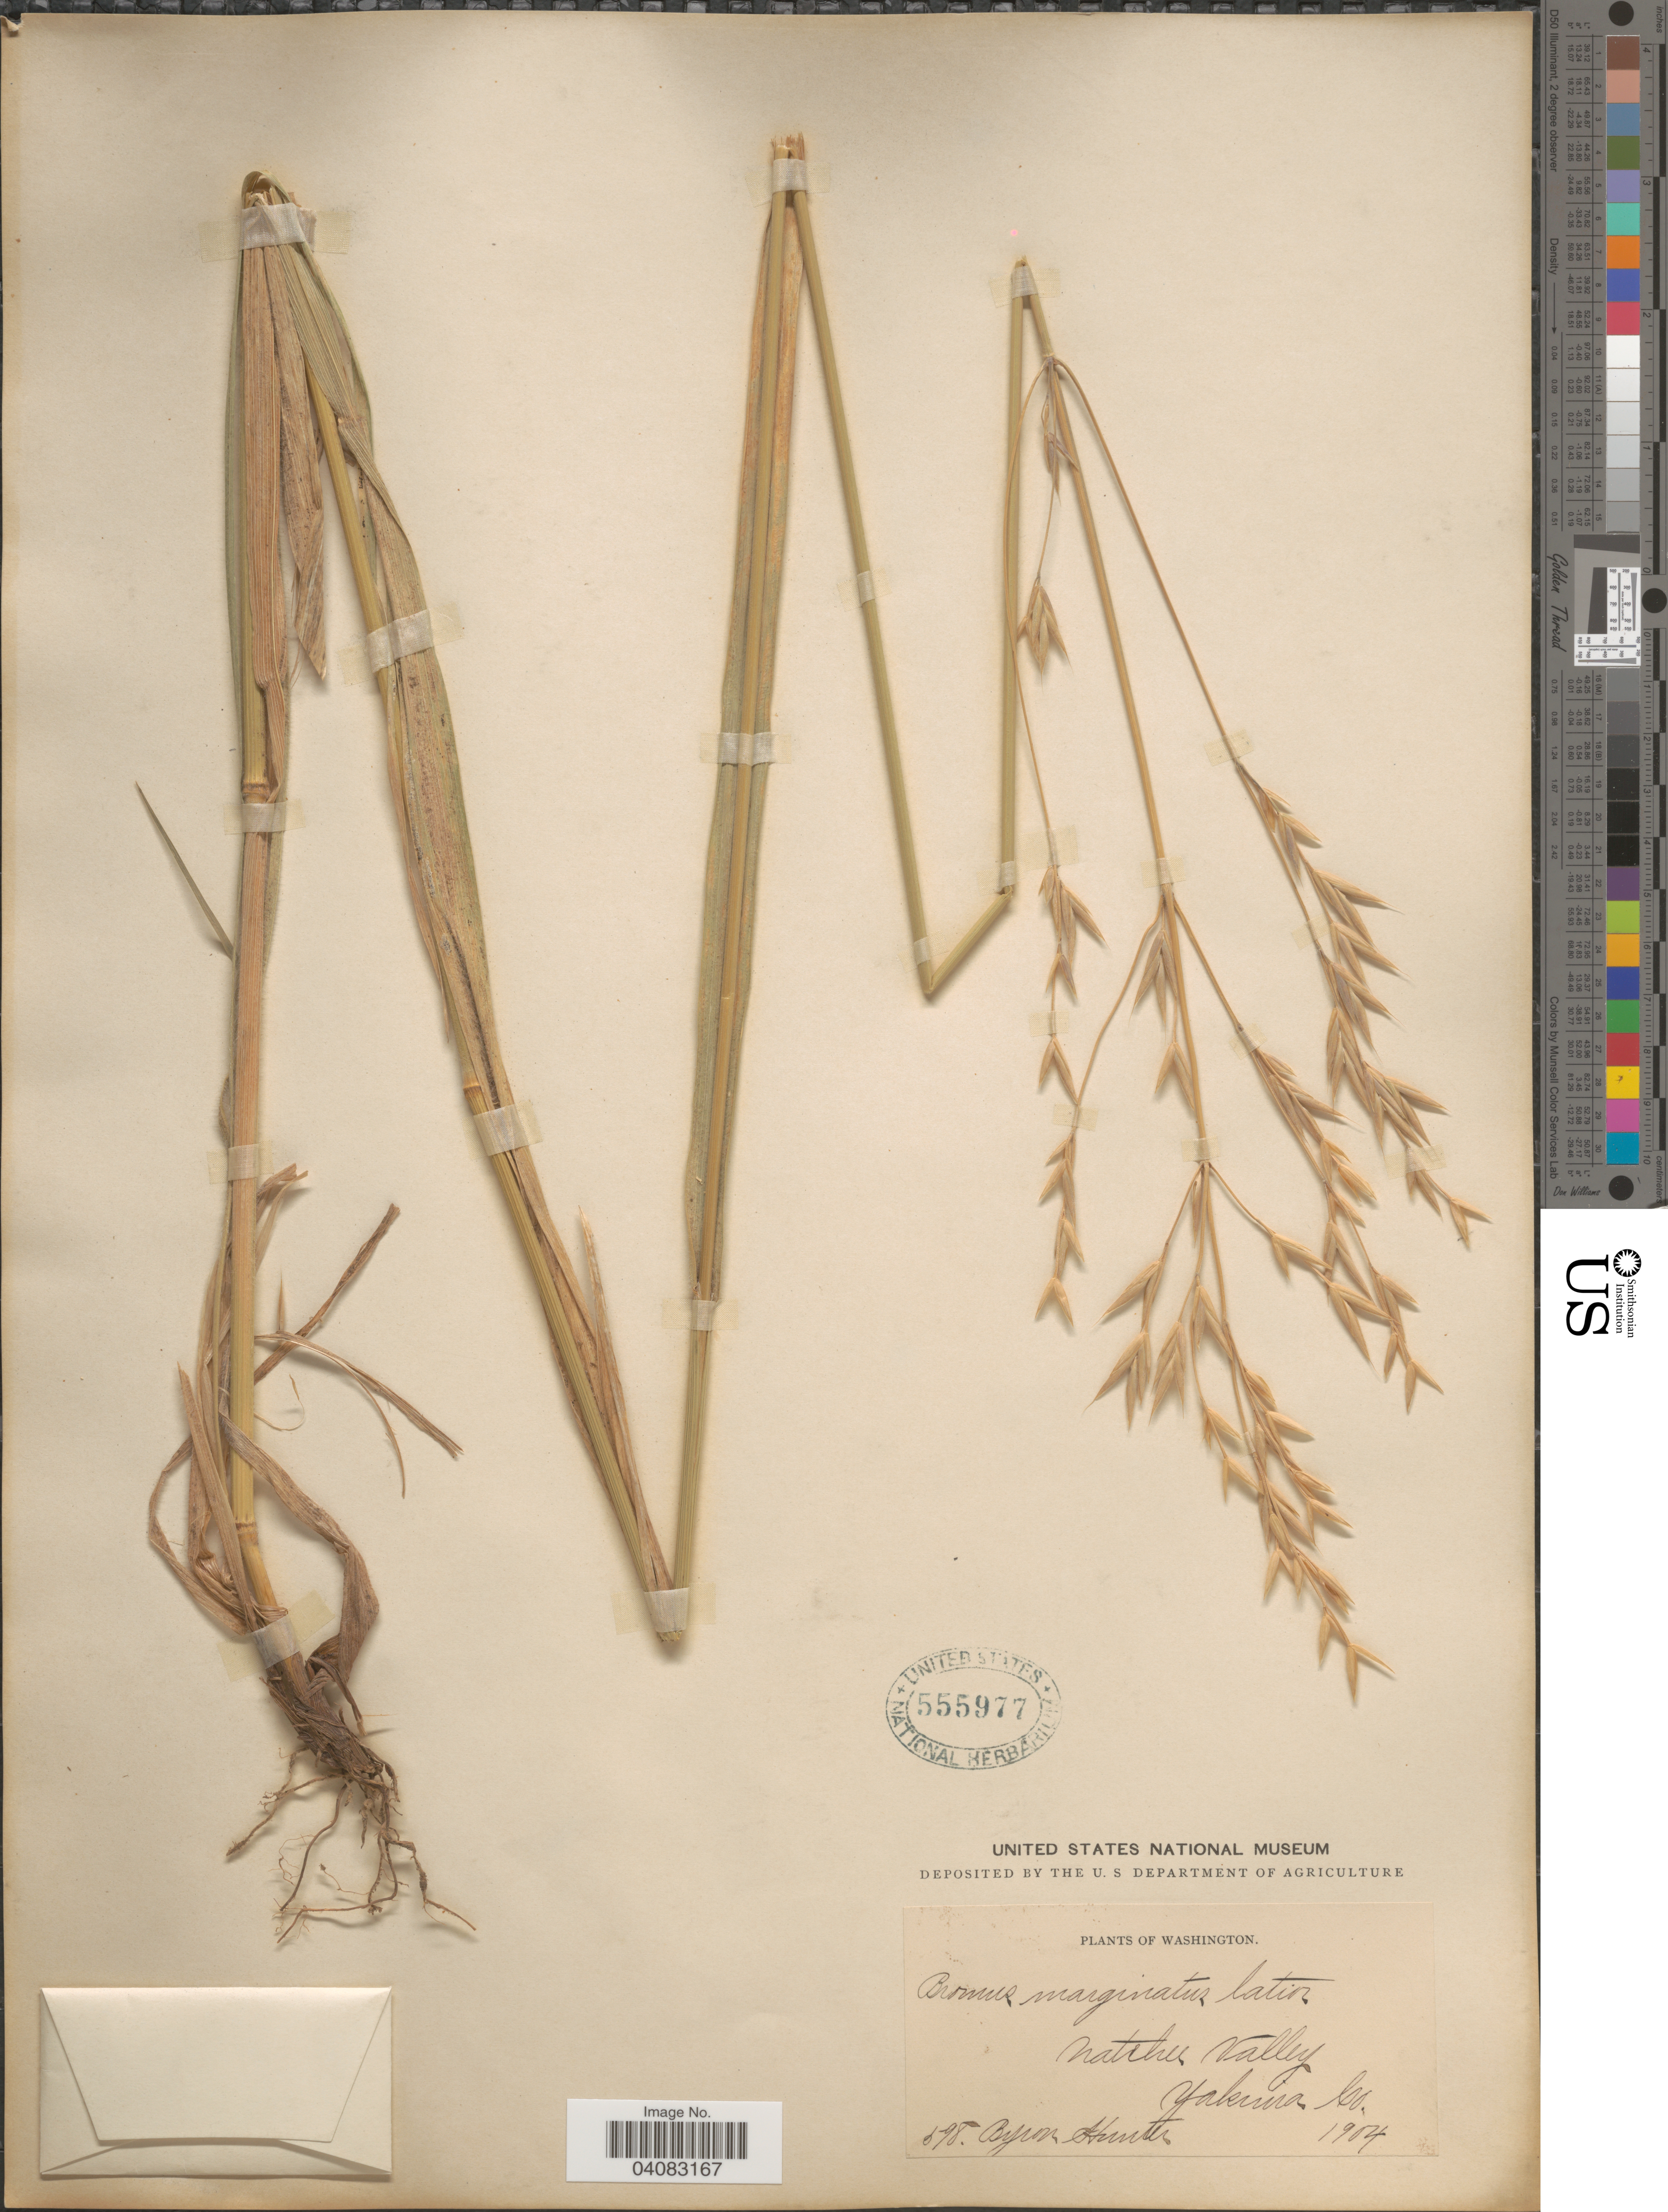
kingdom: Plantae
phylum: Tracheophyta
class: Liliopsida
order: Poales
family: Poaceae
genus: Bromus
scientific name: Bromus marginatus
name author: Nees ex Steud.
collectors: B. Hunter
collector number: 598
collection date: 1904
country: United States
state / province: Washington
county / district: Yakima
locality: Natchee Valley. Yakima Co.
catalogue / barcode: US 555977